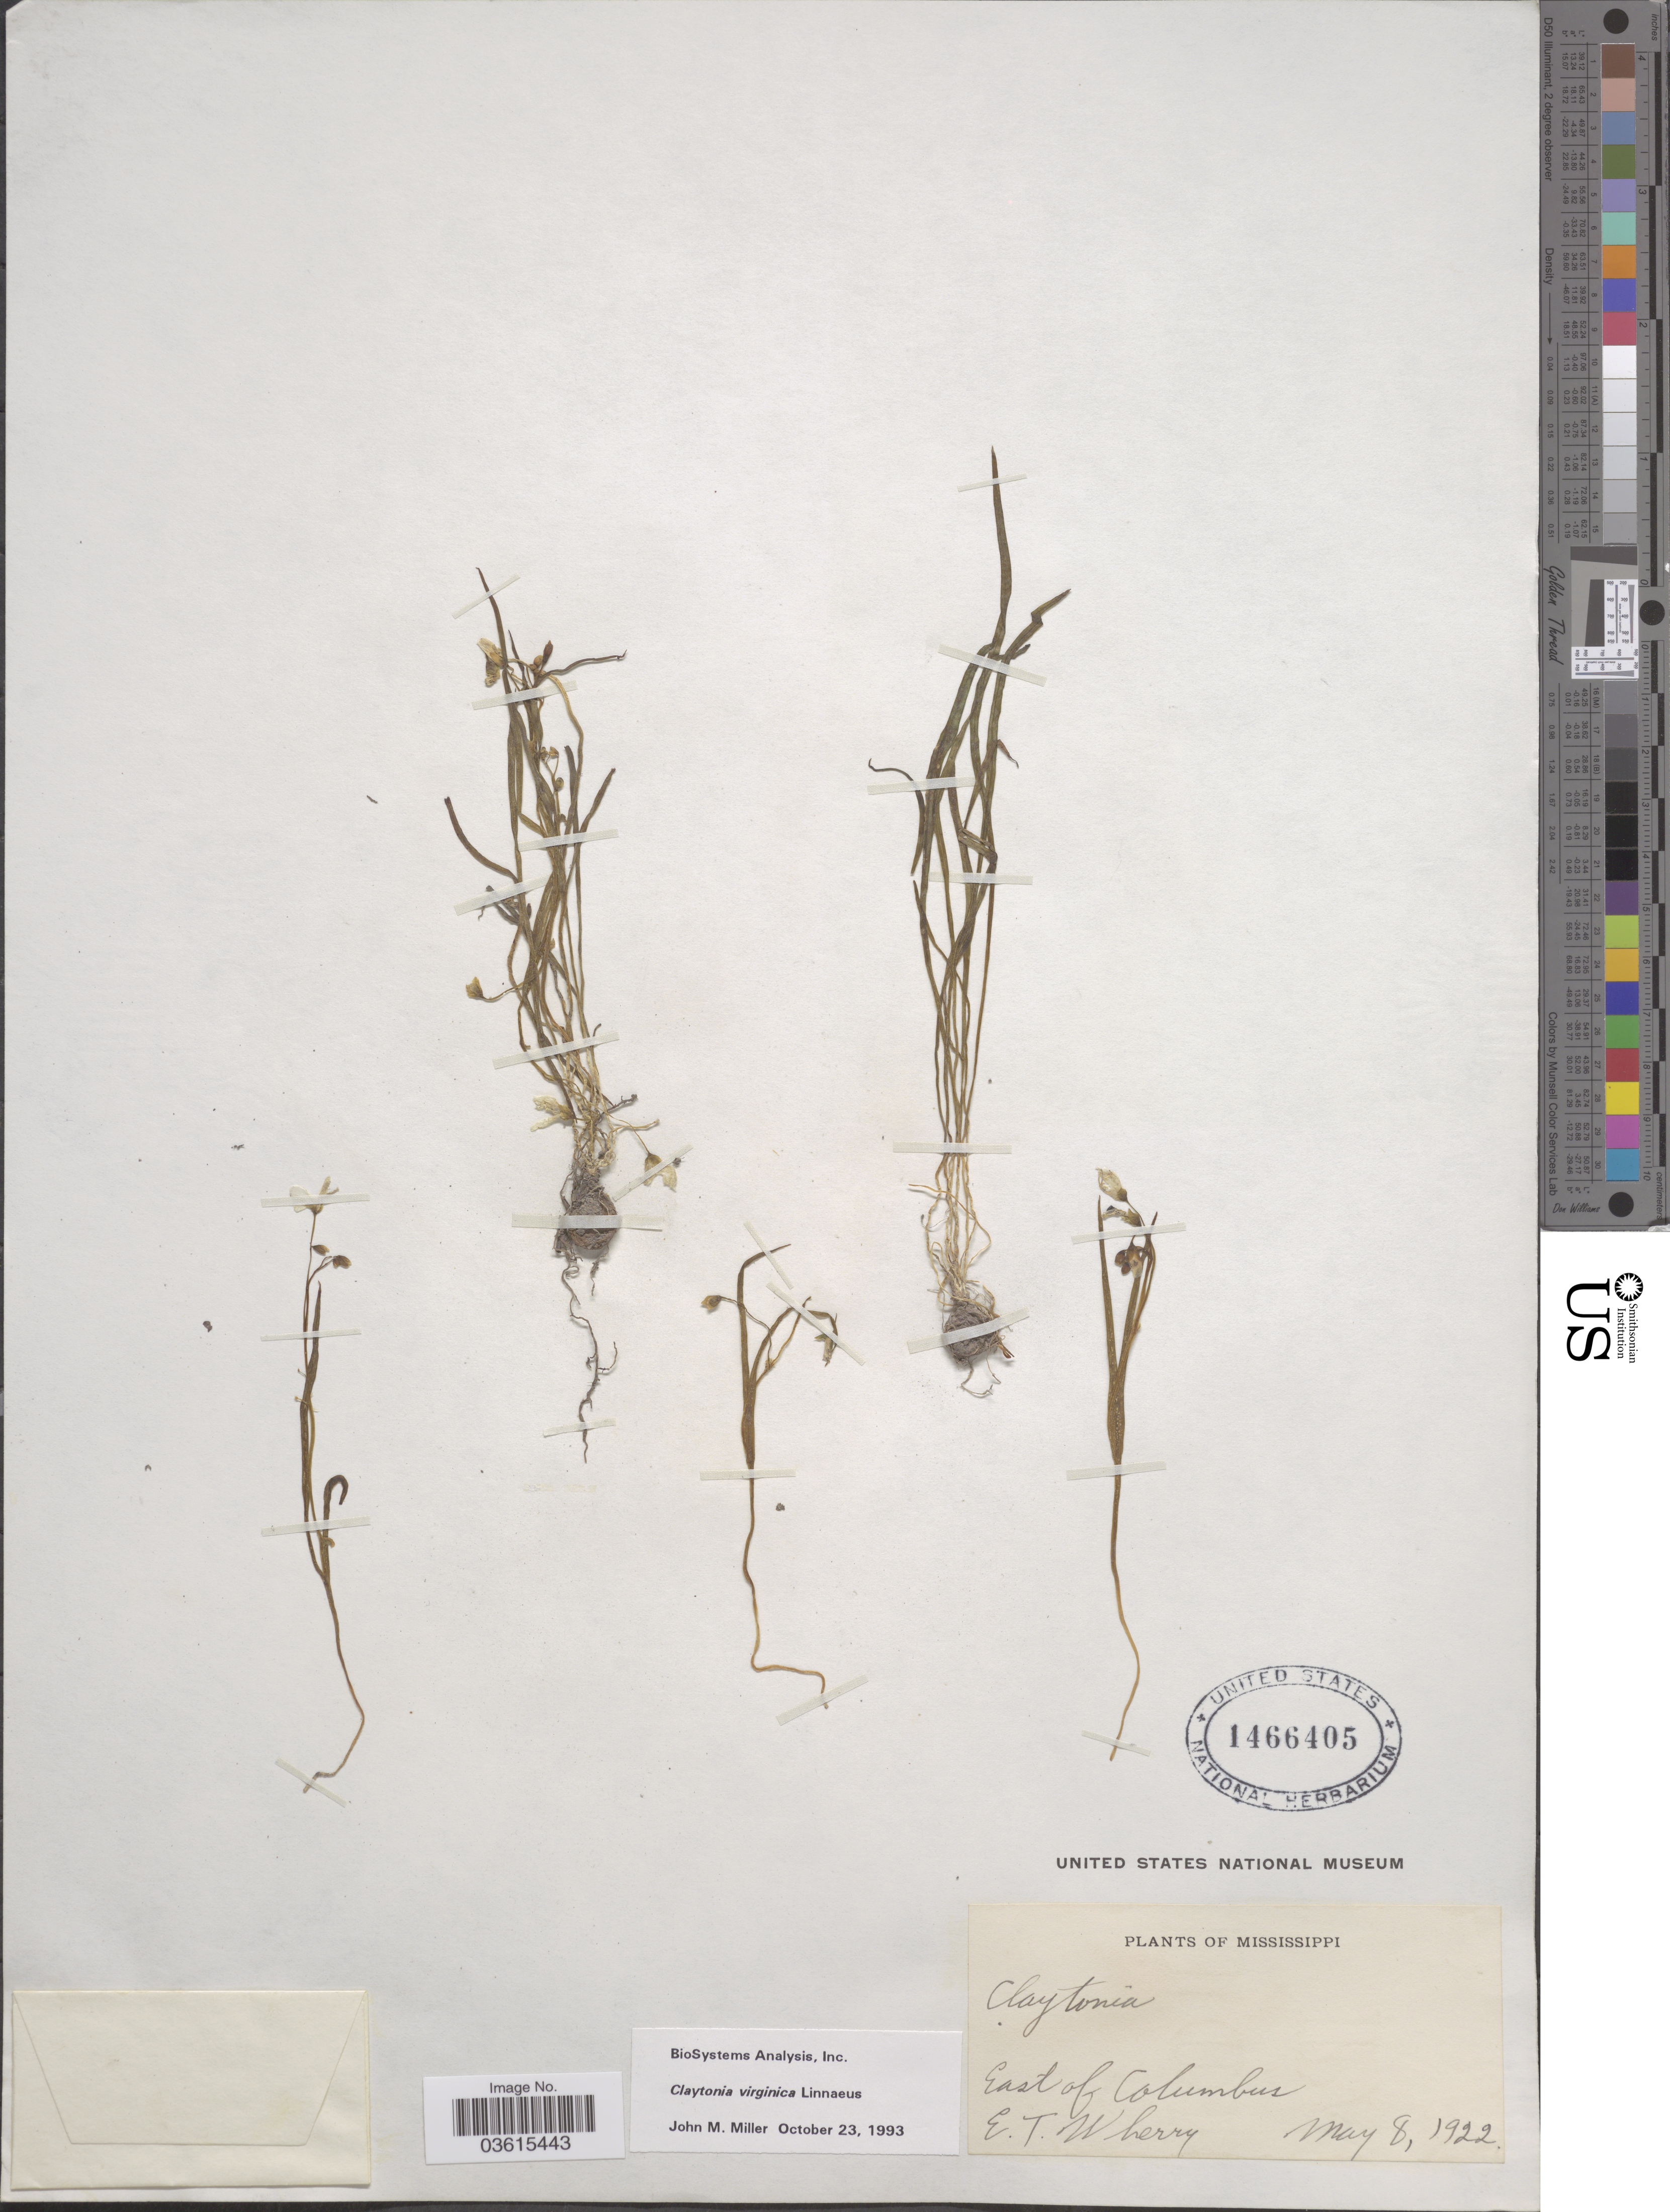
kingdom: Plantae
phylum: Tracheophyta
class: Magnoliopsida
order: Caryophyllales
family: Montiaceae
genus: Claytonia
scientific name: Claytonia virginica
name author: L.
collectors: E. T. Wherry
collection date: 1922-05-08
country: United States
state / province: Mississippi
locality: East of Columbus.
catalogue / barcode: US 1466405